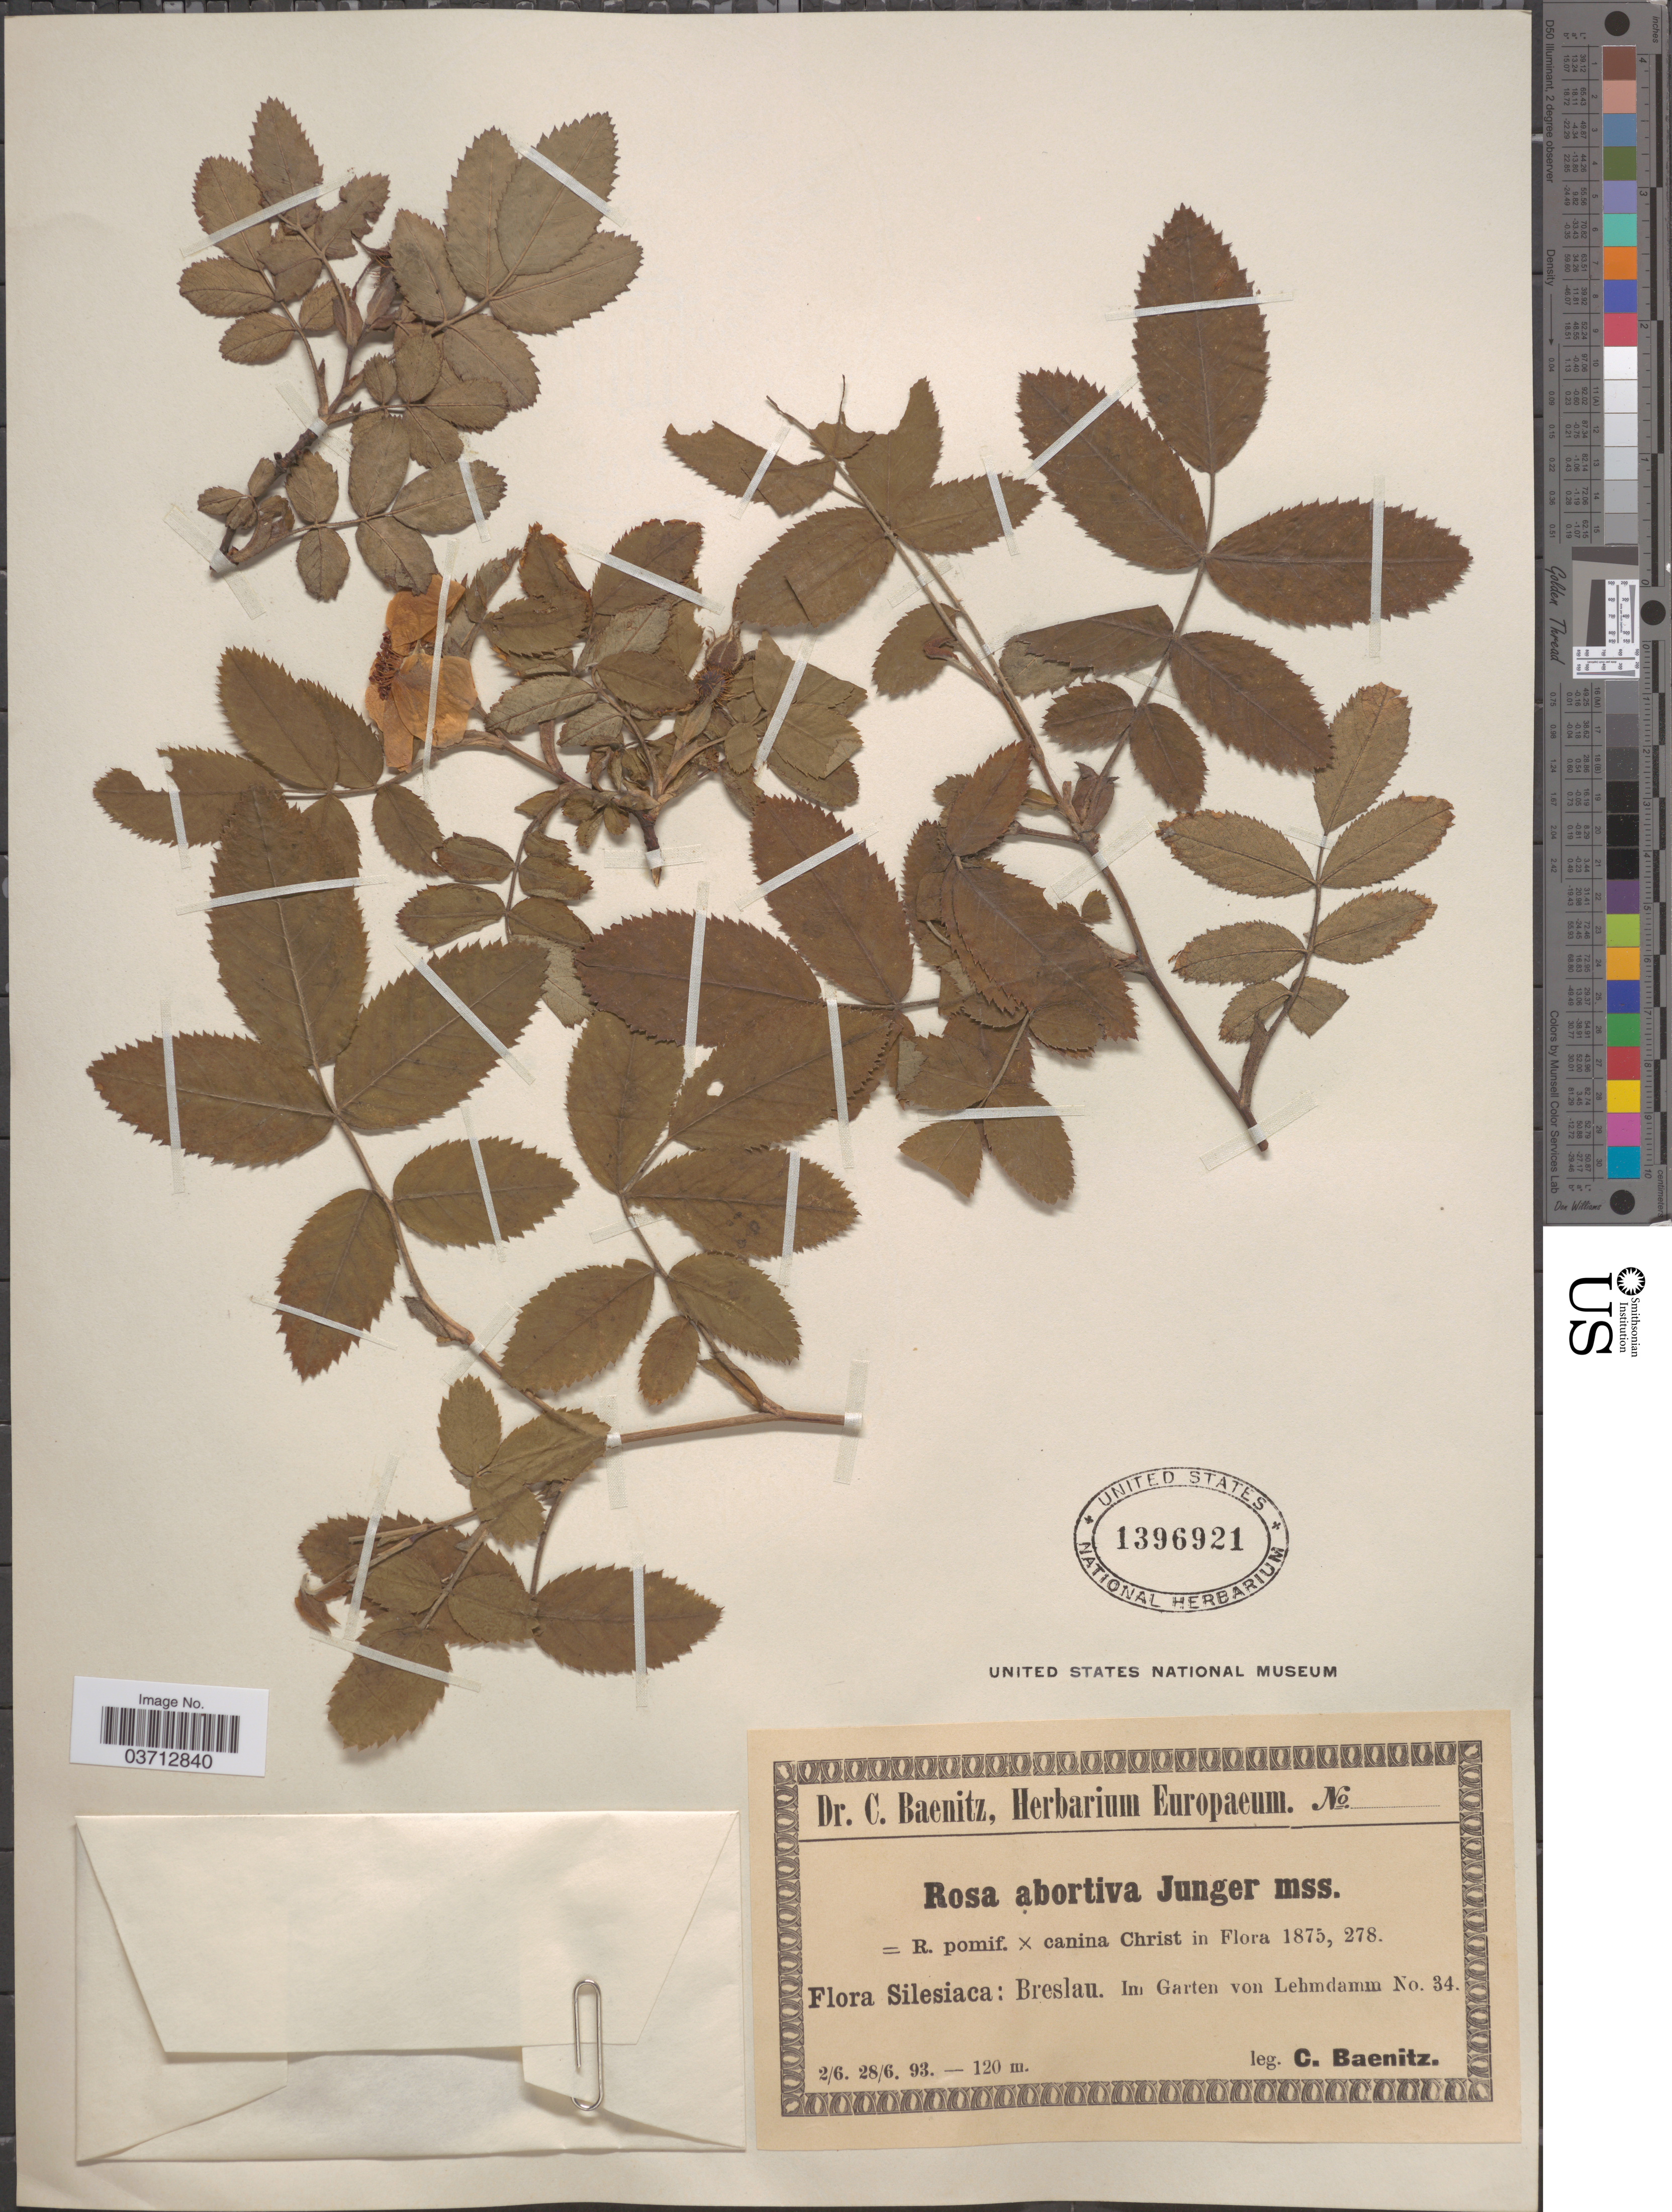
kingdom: Plantae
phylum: Tracheophyta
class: Magnoliopsida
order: Rosales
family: Rosaceae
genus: Rosa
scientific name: Rosa abortiva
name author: Charbonnel & Fouill.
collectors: C. G. Baenitz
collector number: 34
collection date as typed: Transcribed d/m/y: 2/6/93 to 28/6/93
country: Poland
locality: Silesiaca: Breslau. Im Garten von Lehmdamm.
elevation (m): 120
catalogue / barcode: US 1396921